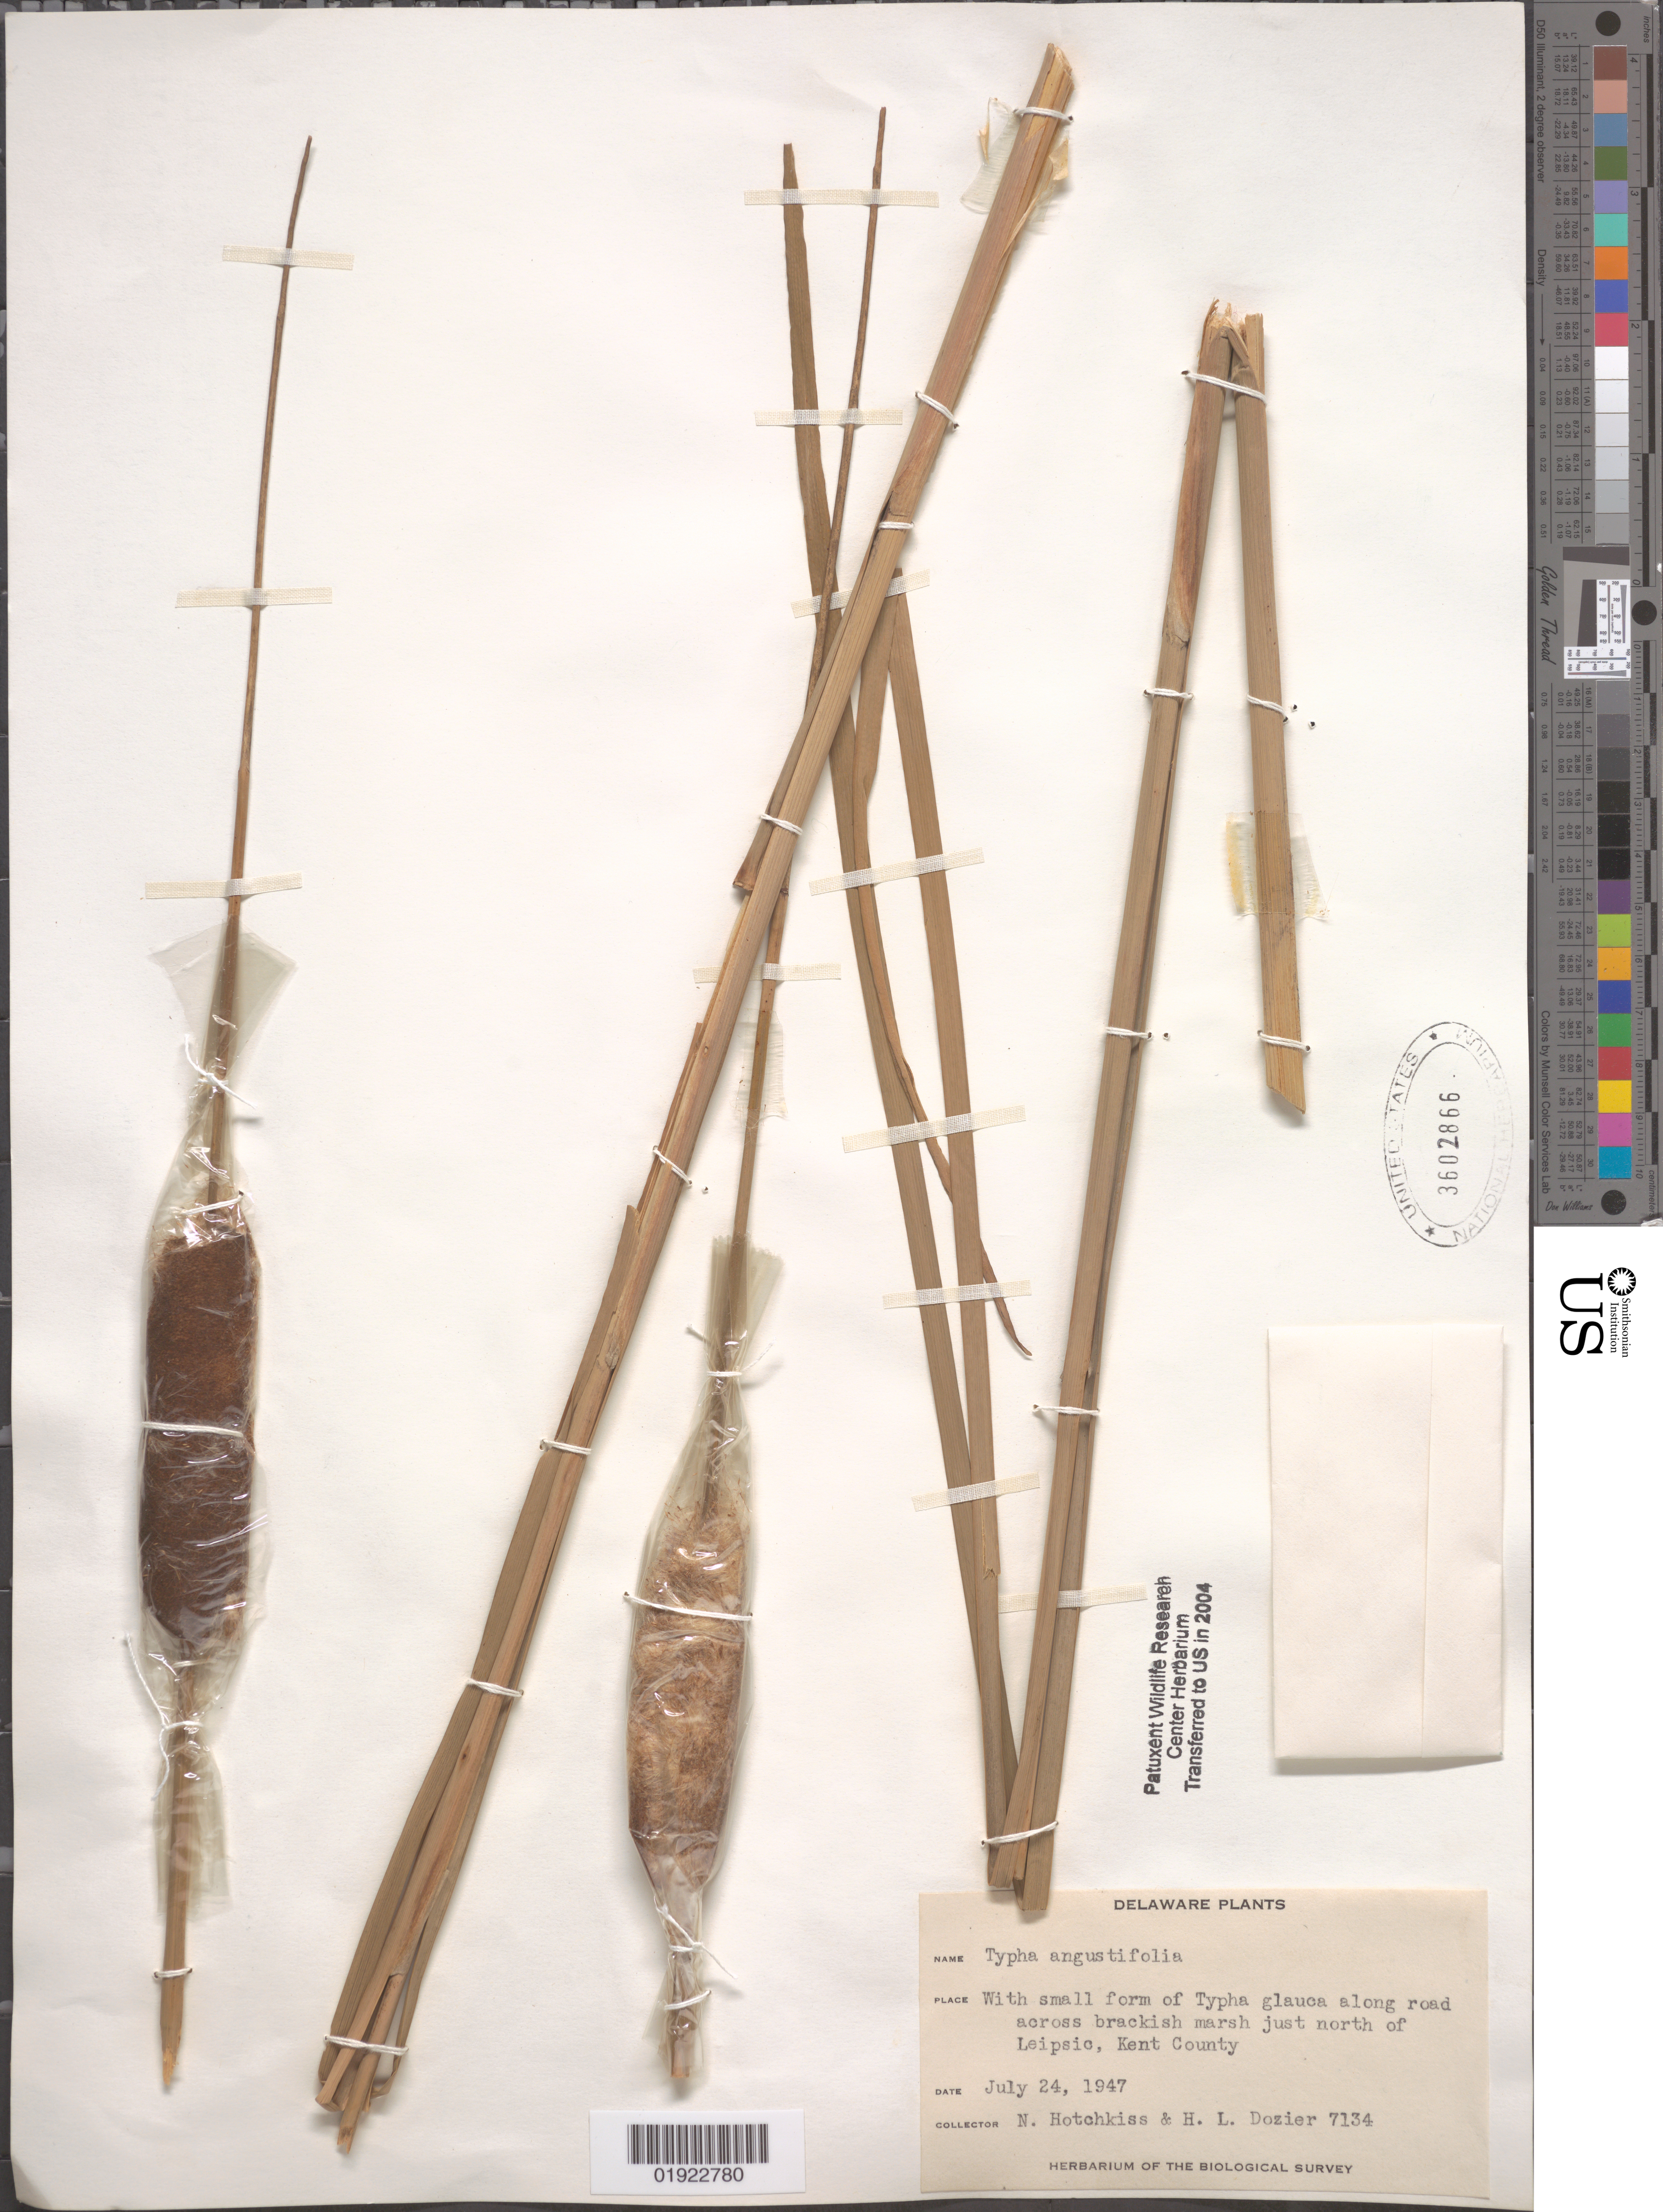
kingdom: Plantae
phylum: Tracheophyta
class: Liliopsida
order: Poales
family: Typhaceae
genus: Typha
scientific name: Typha angustifolia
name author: L.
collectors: N. Hotchkiss & H. Dozier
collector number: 7134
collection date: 1947-07-24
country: United States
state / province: Delaware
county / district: Kent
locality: Just north of Leipsic.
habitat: With Typha glauca along road across brackish marsh.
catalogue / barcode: US 3602866